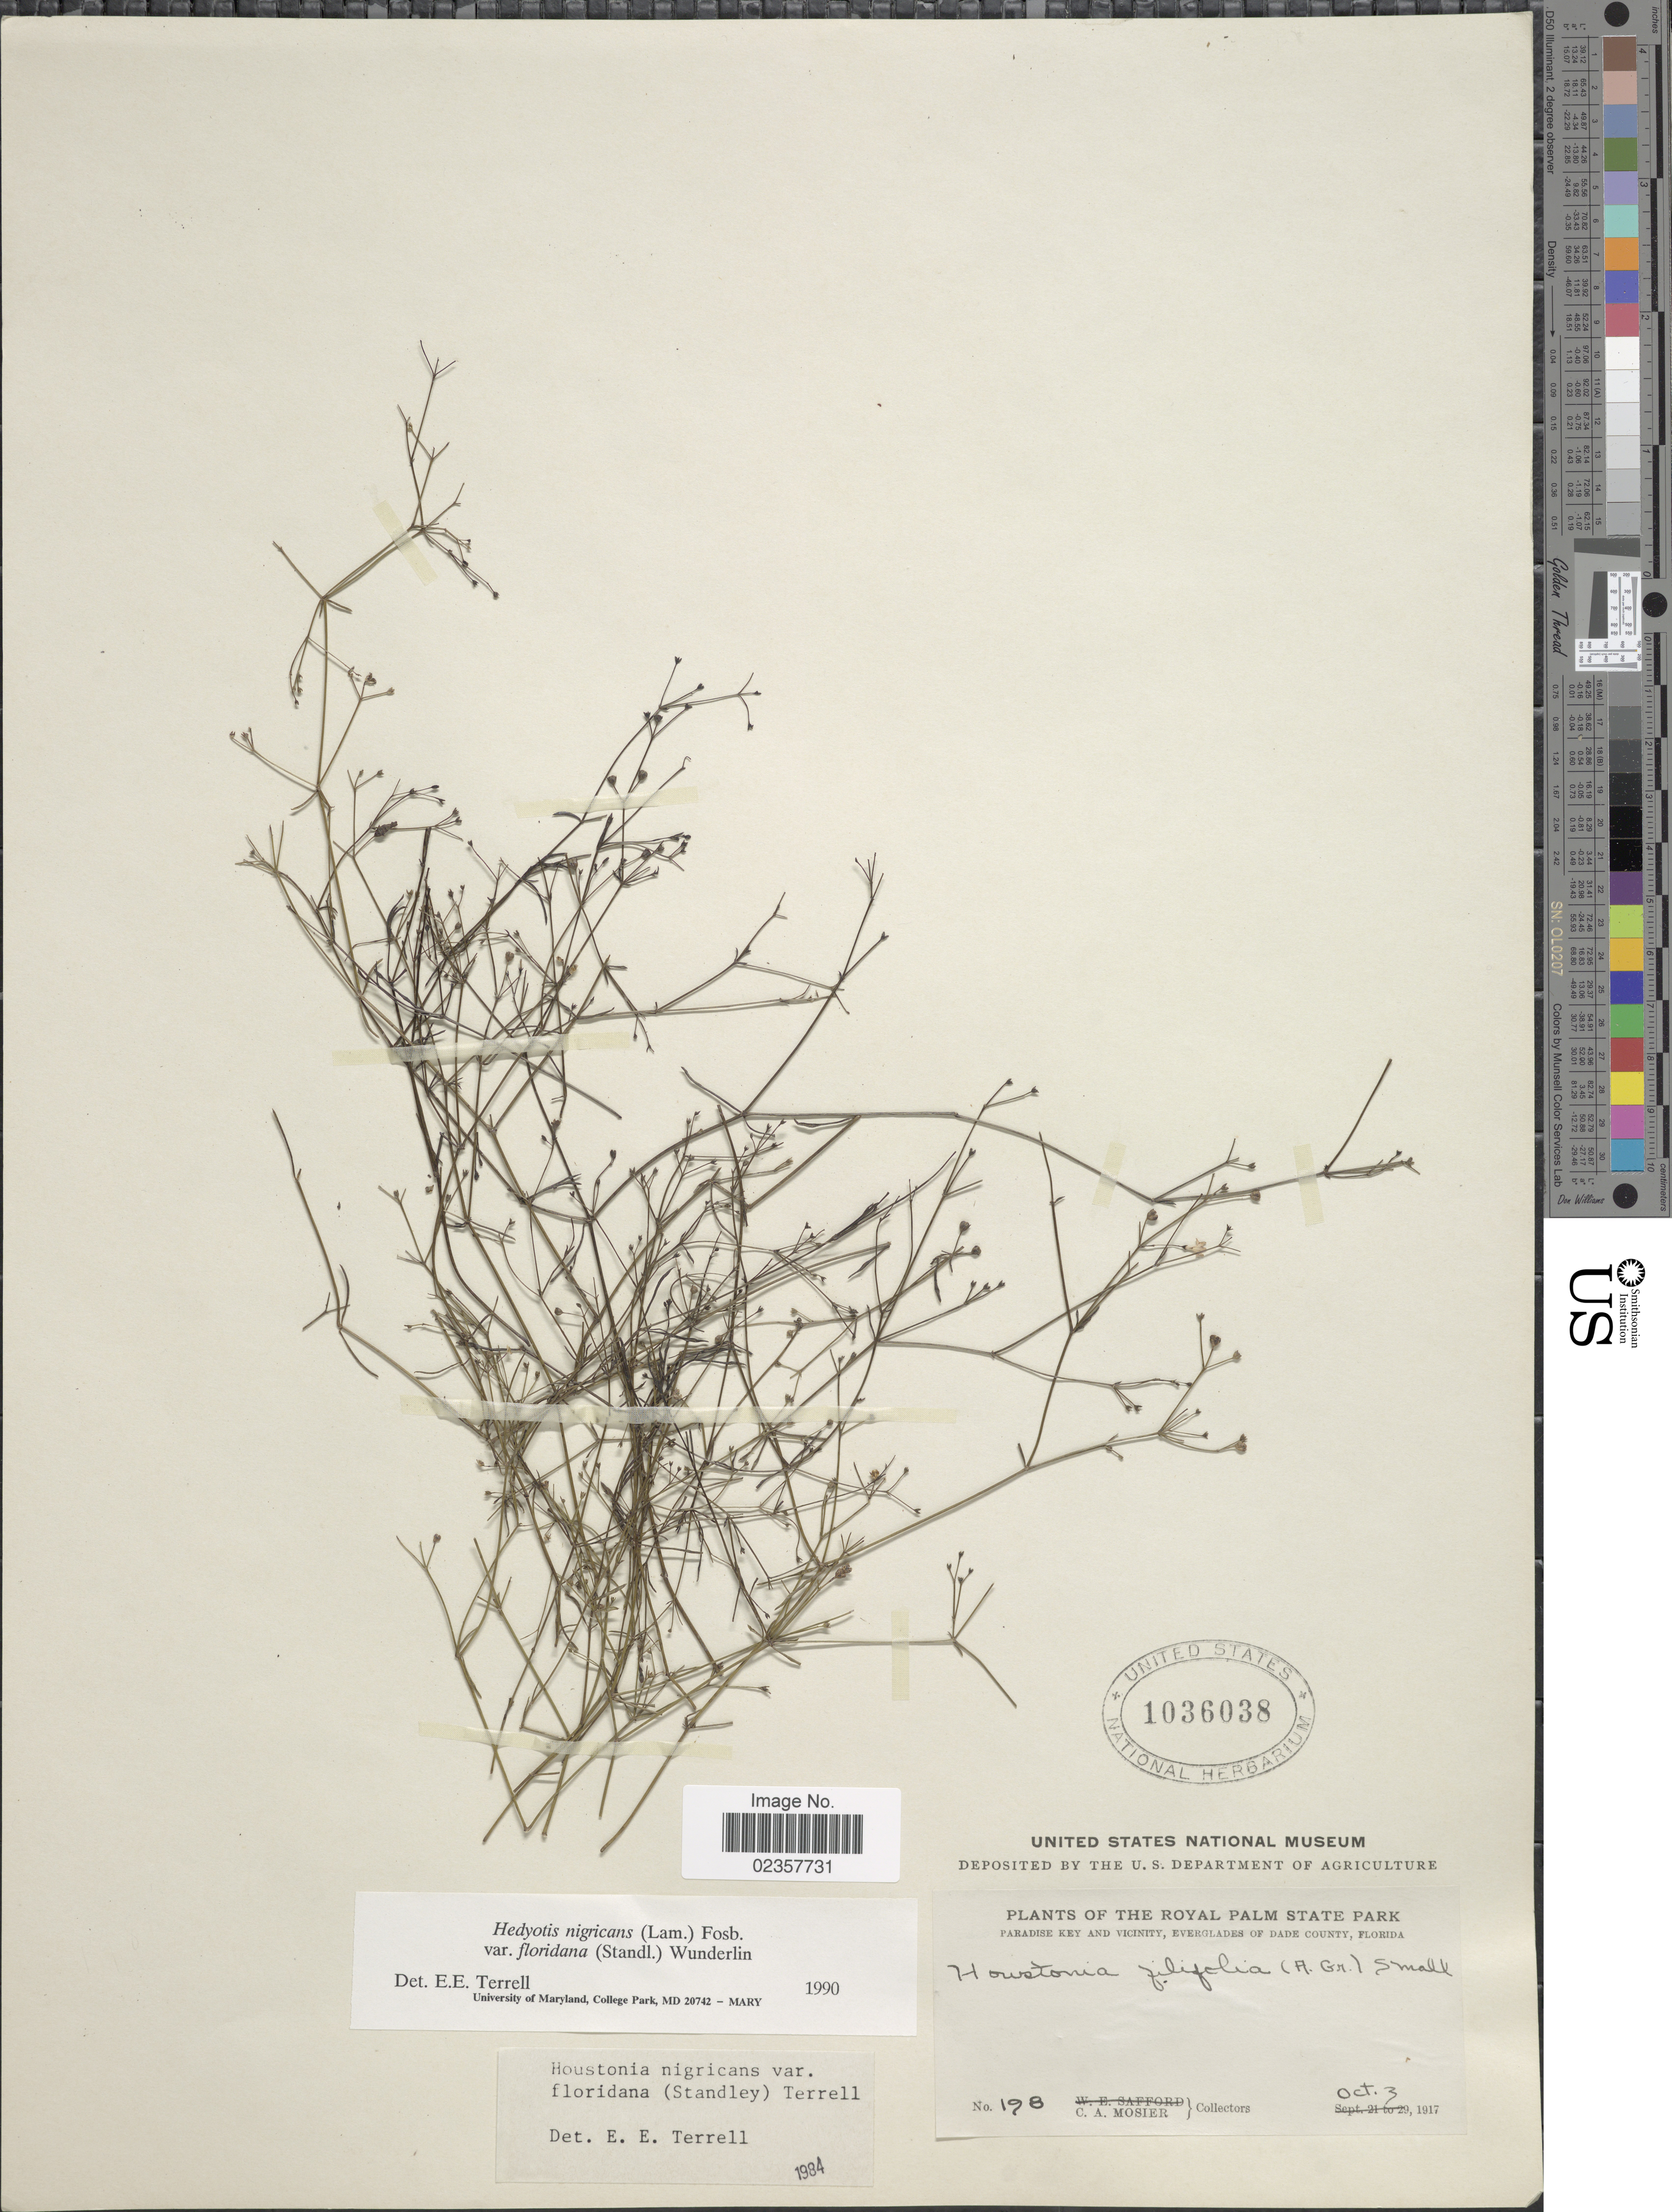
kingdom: Plantae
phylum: Tracheophyta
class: Magnoliopsida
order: Gentianales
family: Rubiaceae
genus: Houstonia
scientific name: Houstonia nigricans var. floridana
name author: (Standl.) Terrell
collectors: C. A. Mosier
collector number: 198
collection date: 1917-10-03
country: United States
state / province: Florida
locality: The Royal Palm State Park. Paradise Key and vicinity, everglades of Dade County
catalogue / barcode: US 1036038